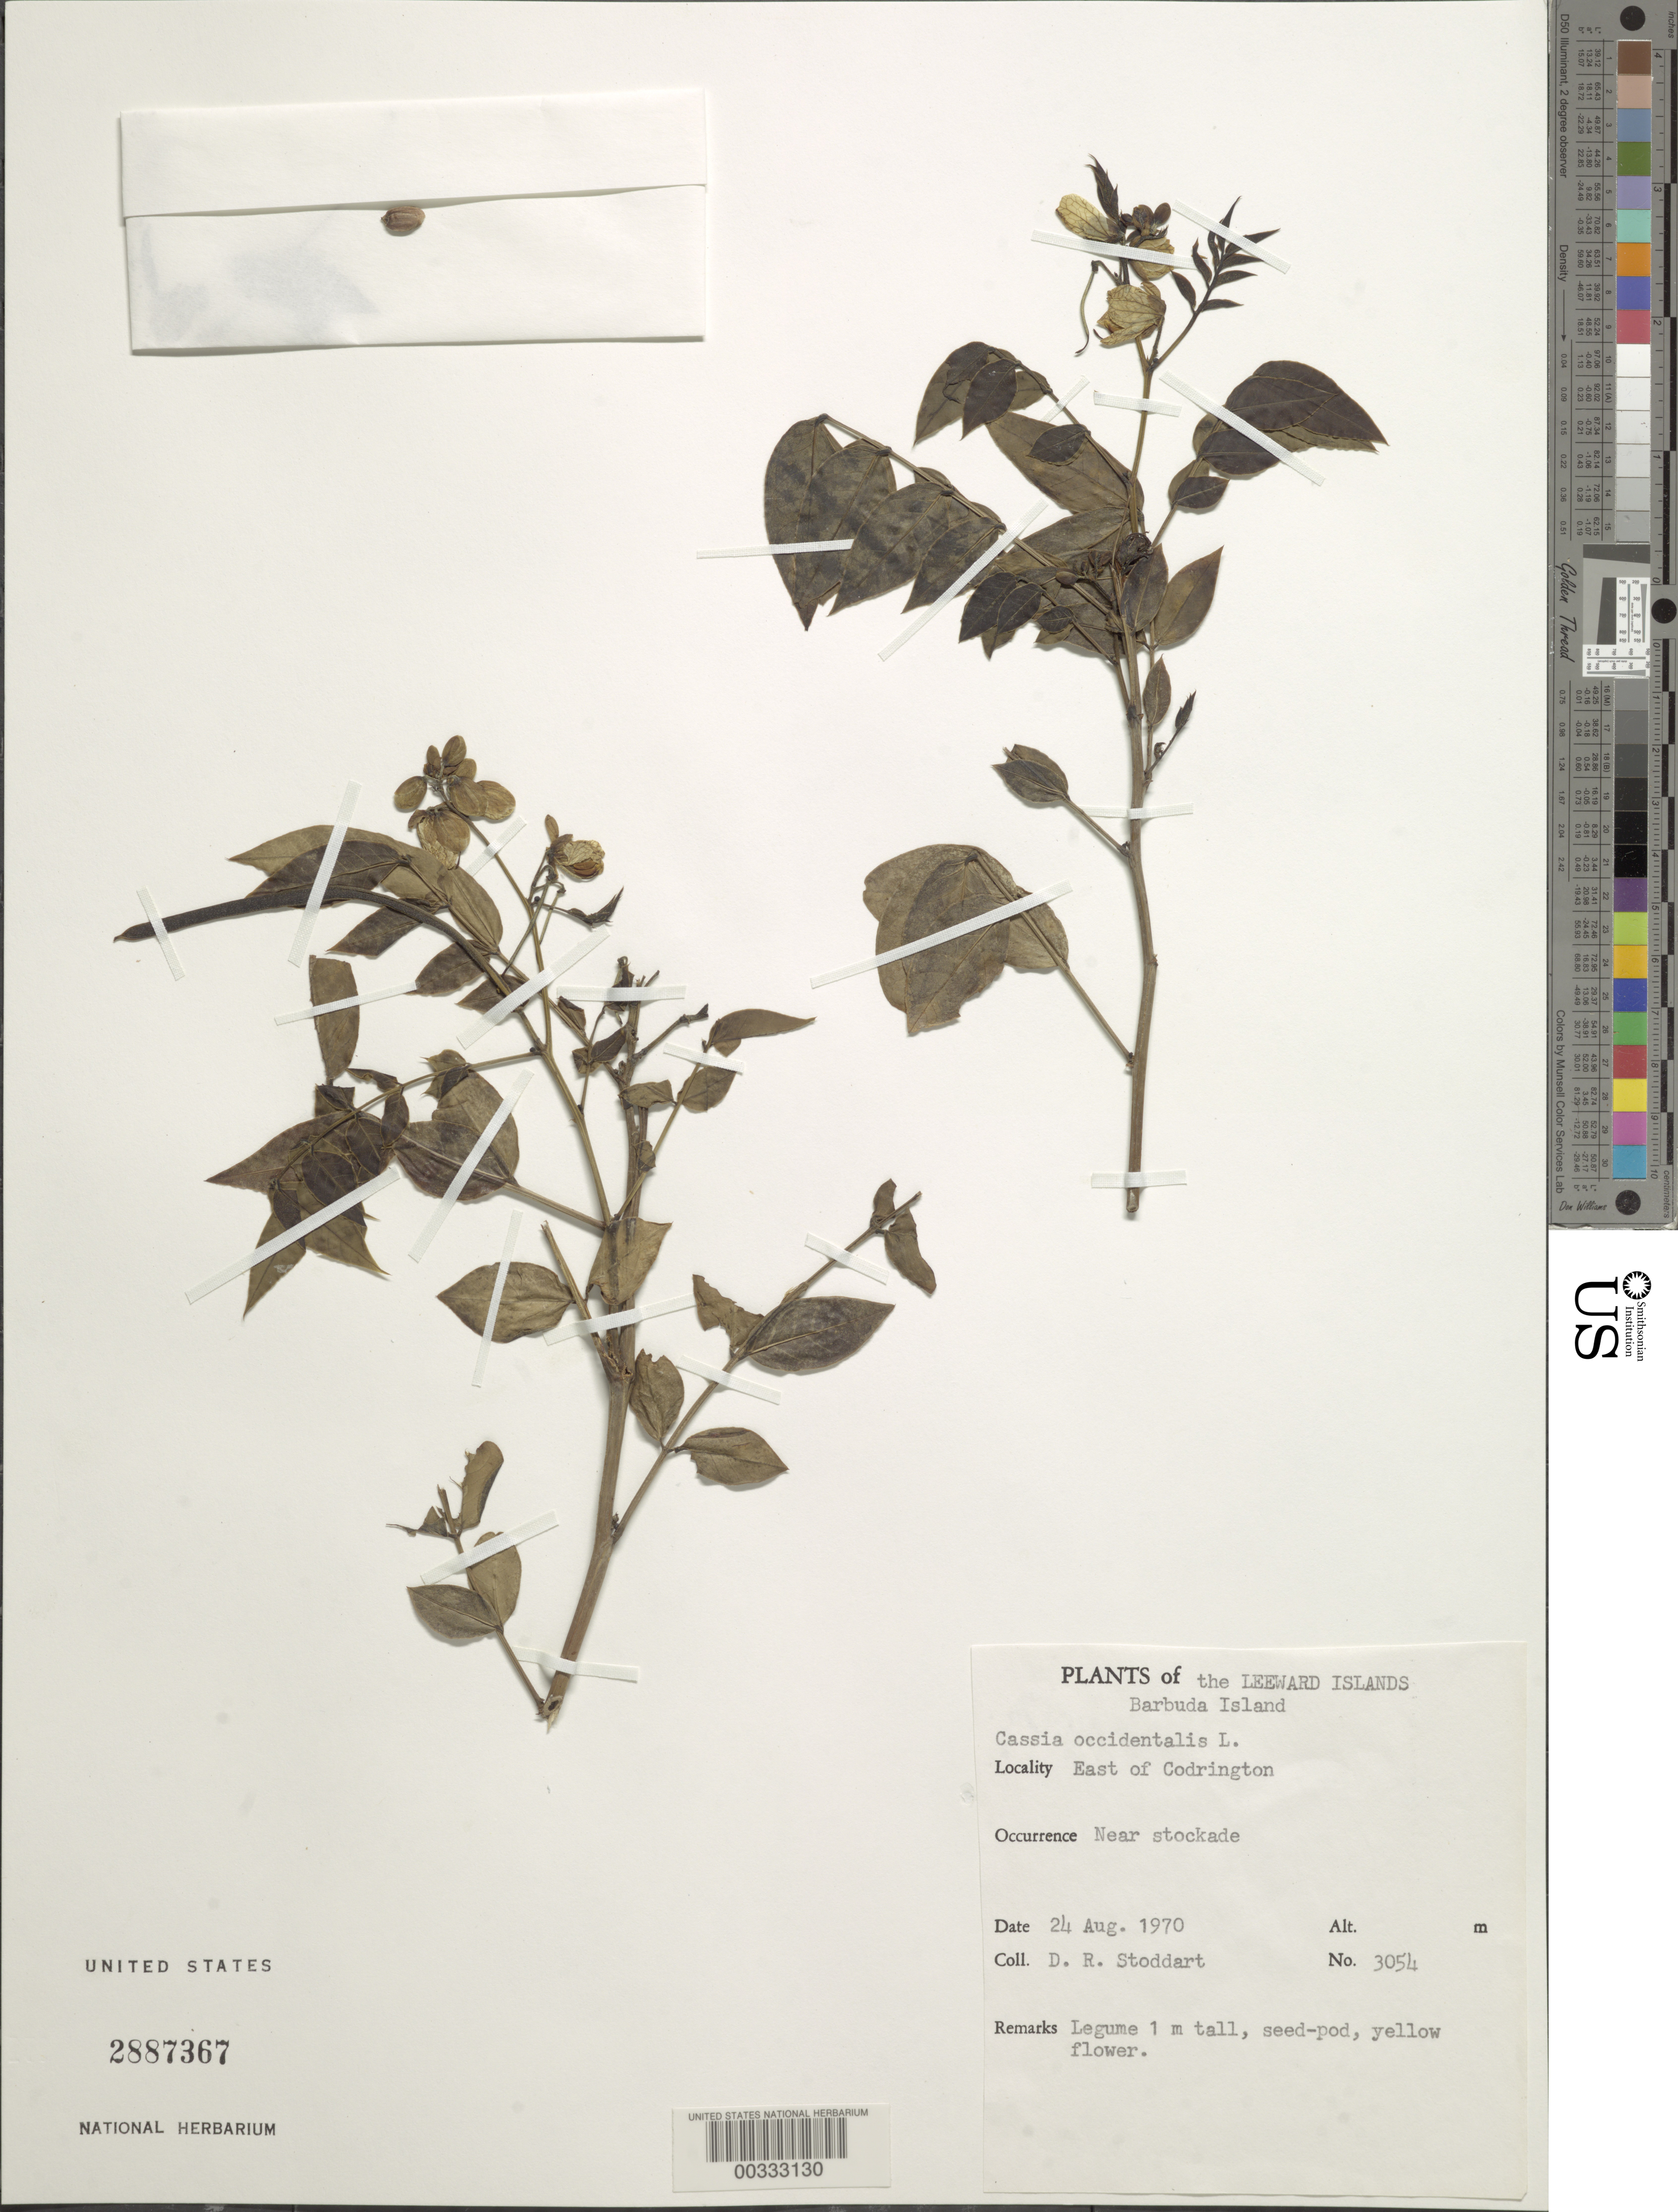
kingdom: Plantae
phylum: Tracheophyta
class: Magnoliopsida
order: Fabales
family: Fabaceae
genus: Senna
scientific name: Senna occidentalis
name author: (L.) Link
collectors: D. R. Stoddart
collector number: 3054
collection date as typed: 24 Aug 1970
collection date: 1970-08-24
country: Antigua and Barbuda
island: Barbuda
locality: E of Codrington, near stockade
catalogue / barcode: US 2887367